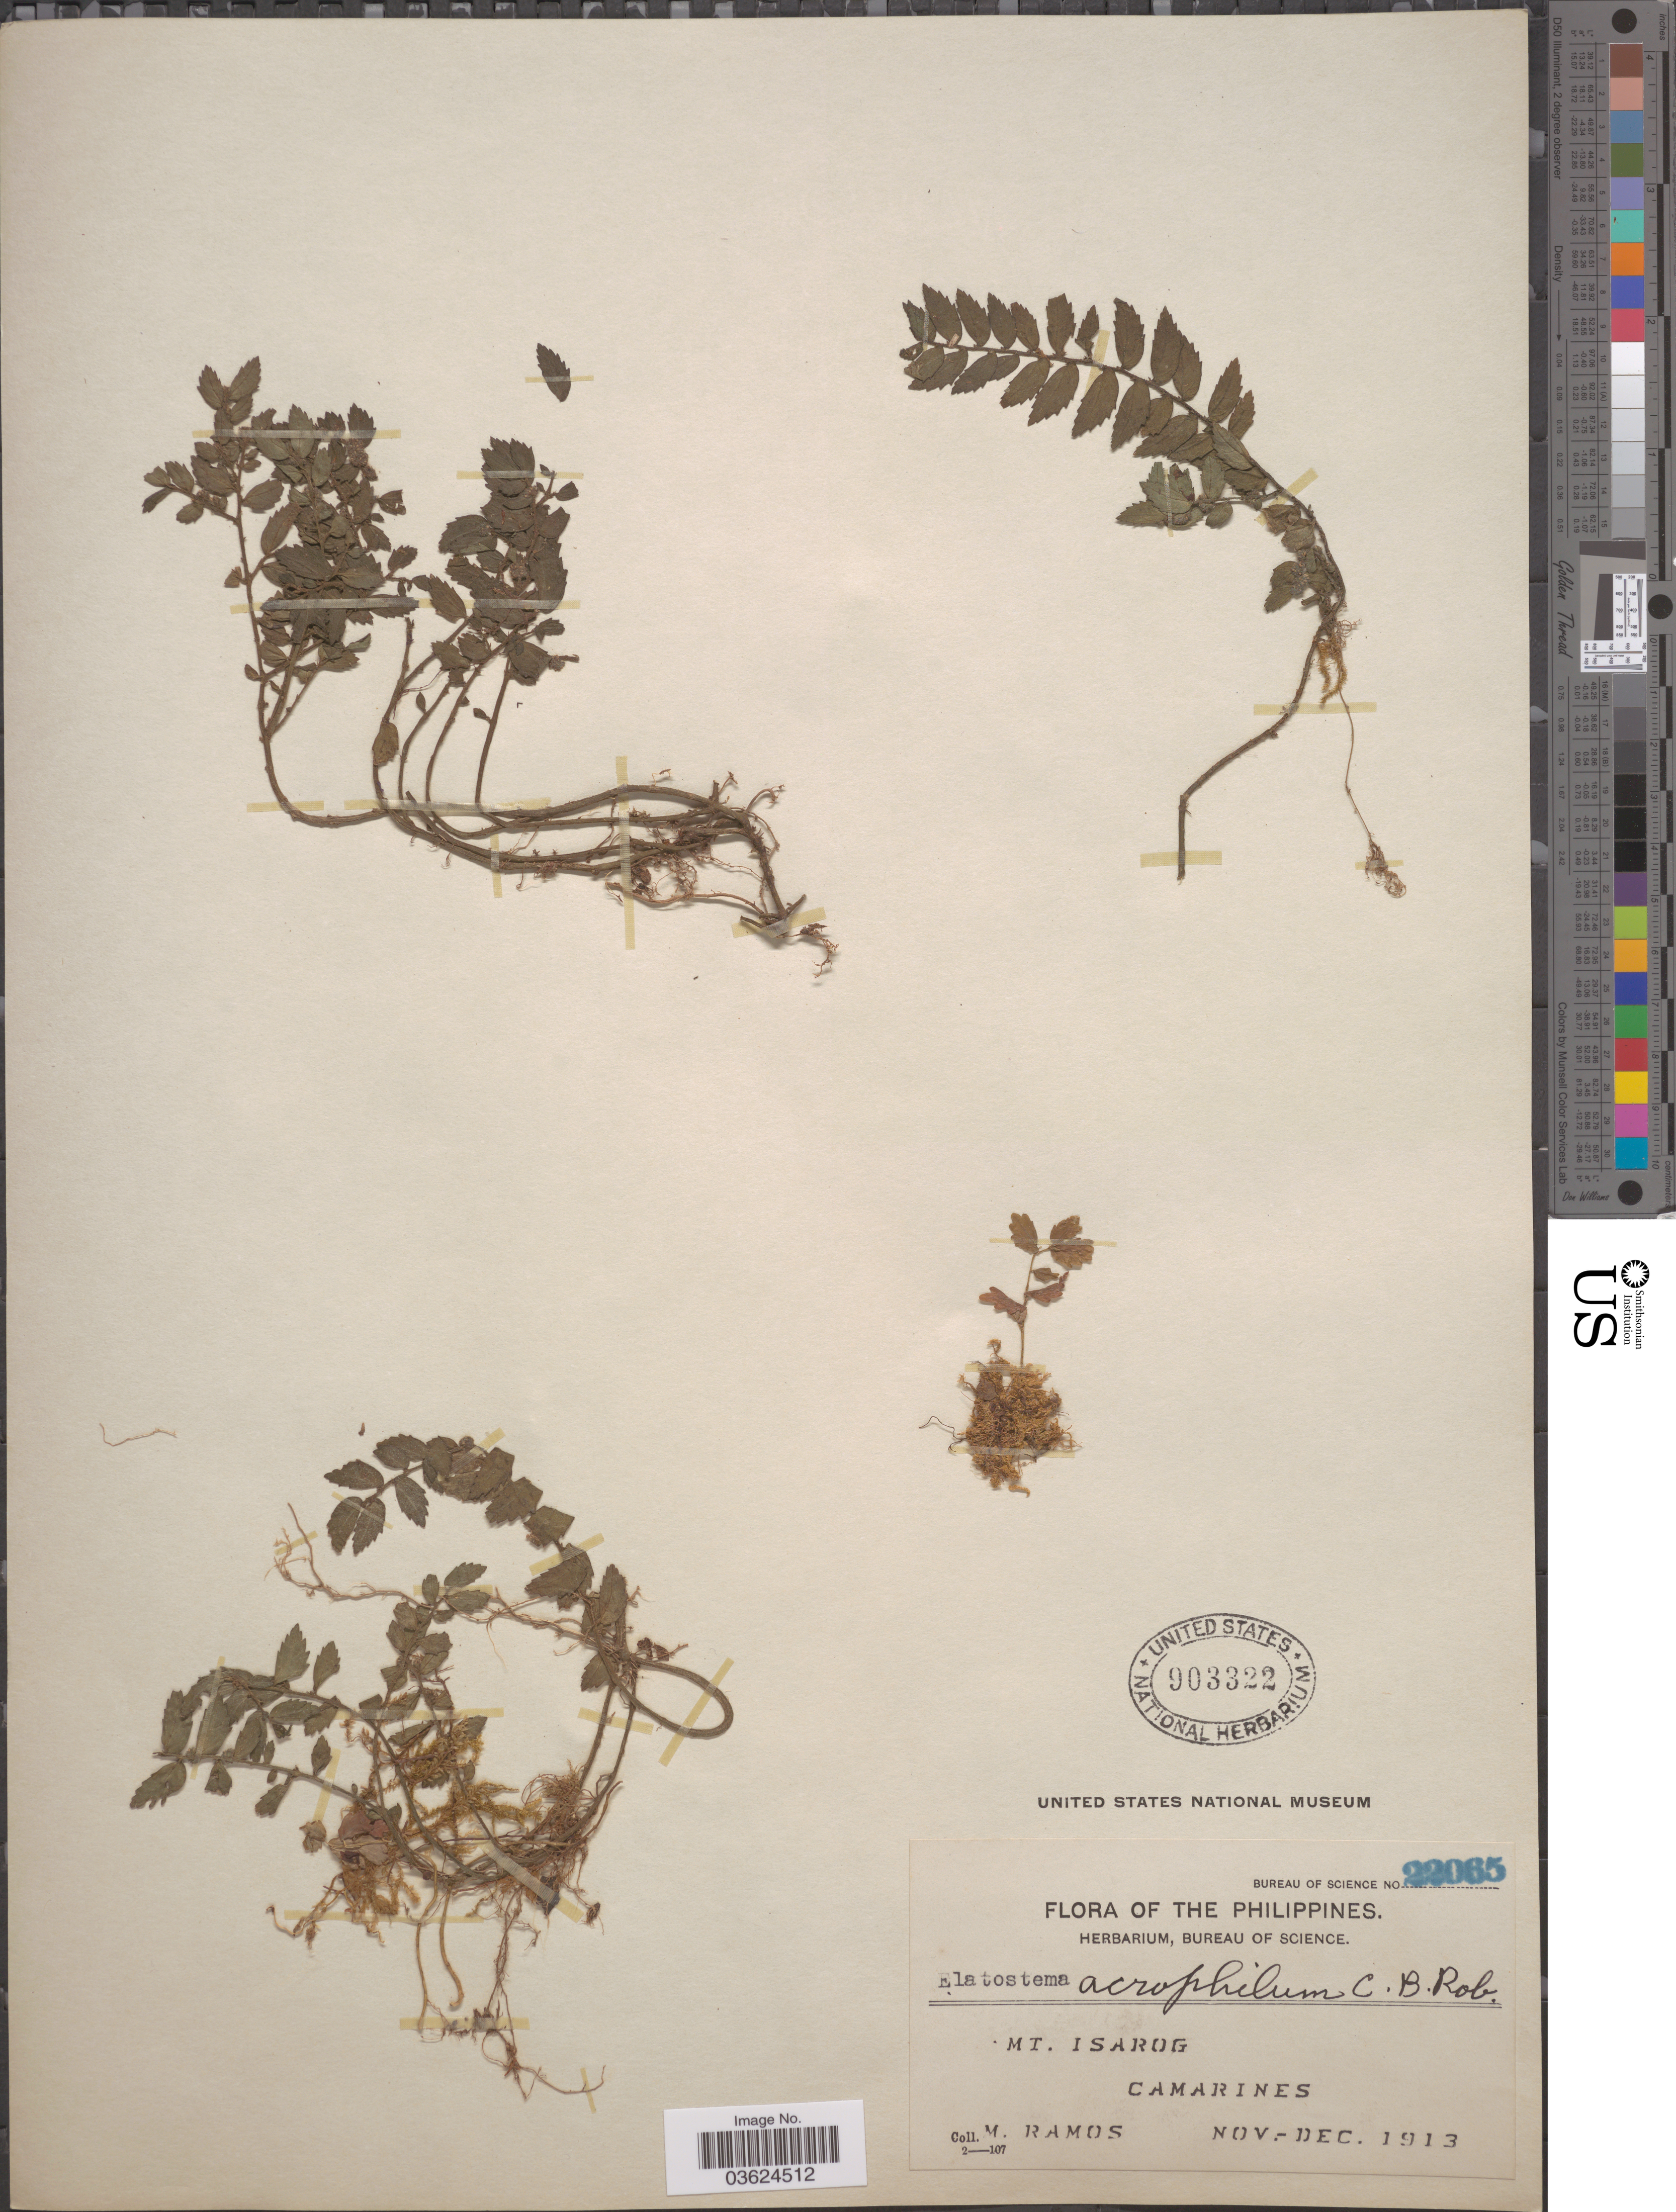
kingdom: Plantae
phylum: Tracheophyta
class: Magnoliopsida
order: Rosales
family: Urticaceae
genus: Elatostema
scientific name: Elatostema acrophilum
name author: C.B. Rob.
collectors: M. Ramos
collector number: Bureau of Science 22065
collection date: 1913-11/1913-12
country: Philippines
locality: Mt. Isarog, Camarines.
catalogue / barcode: US 903322